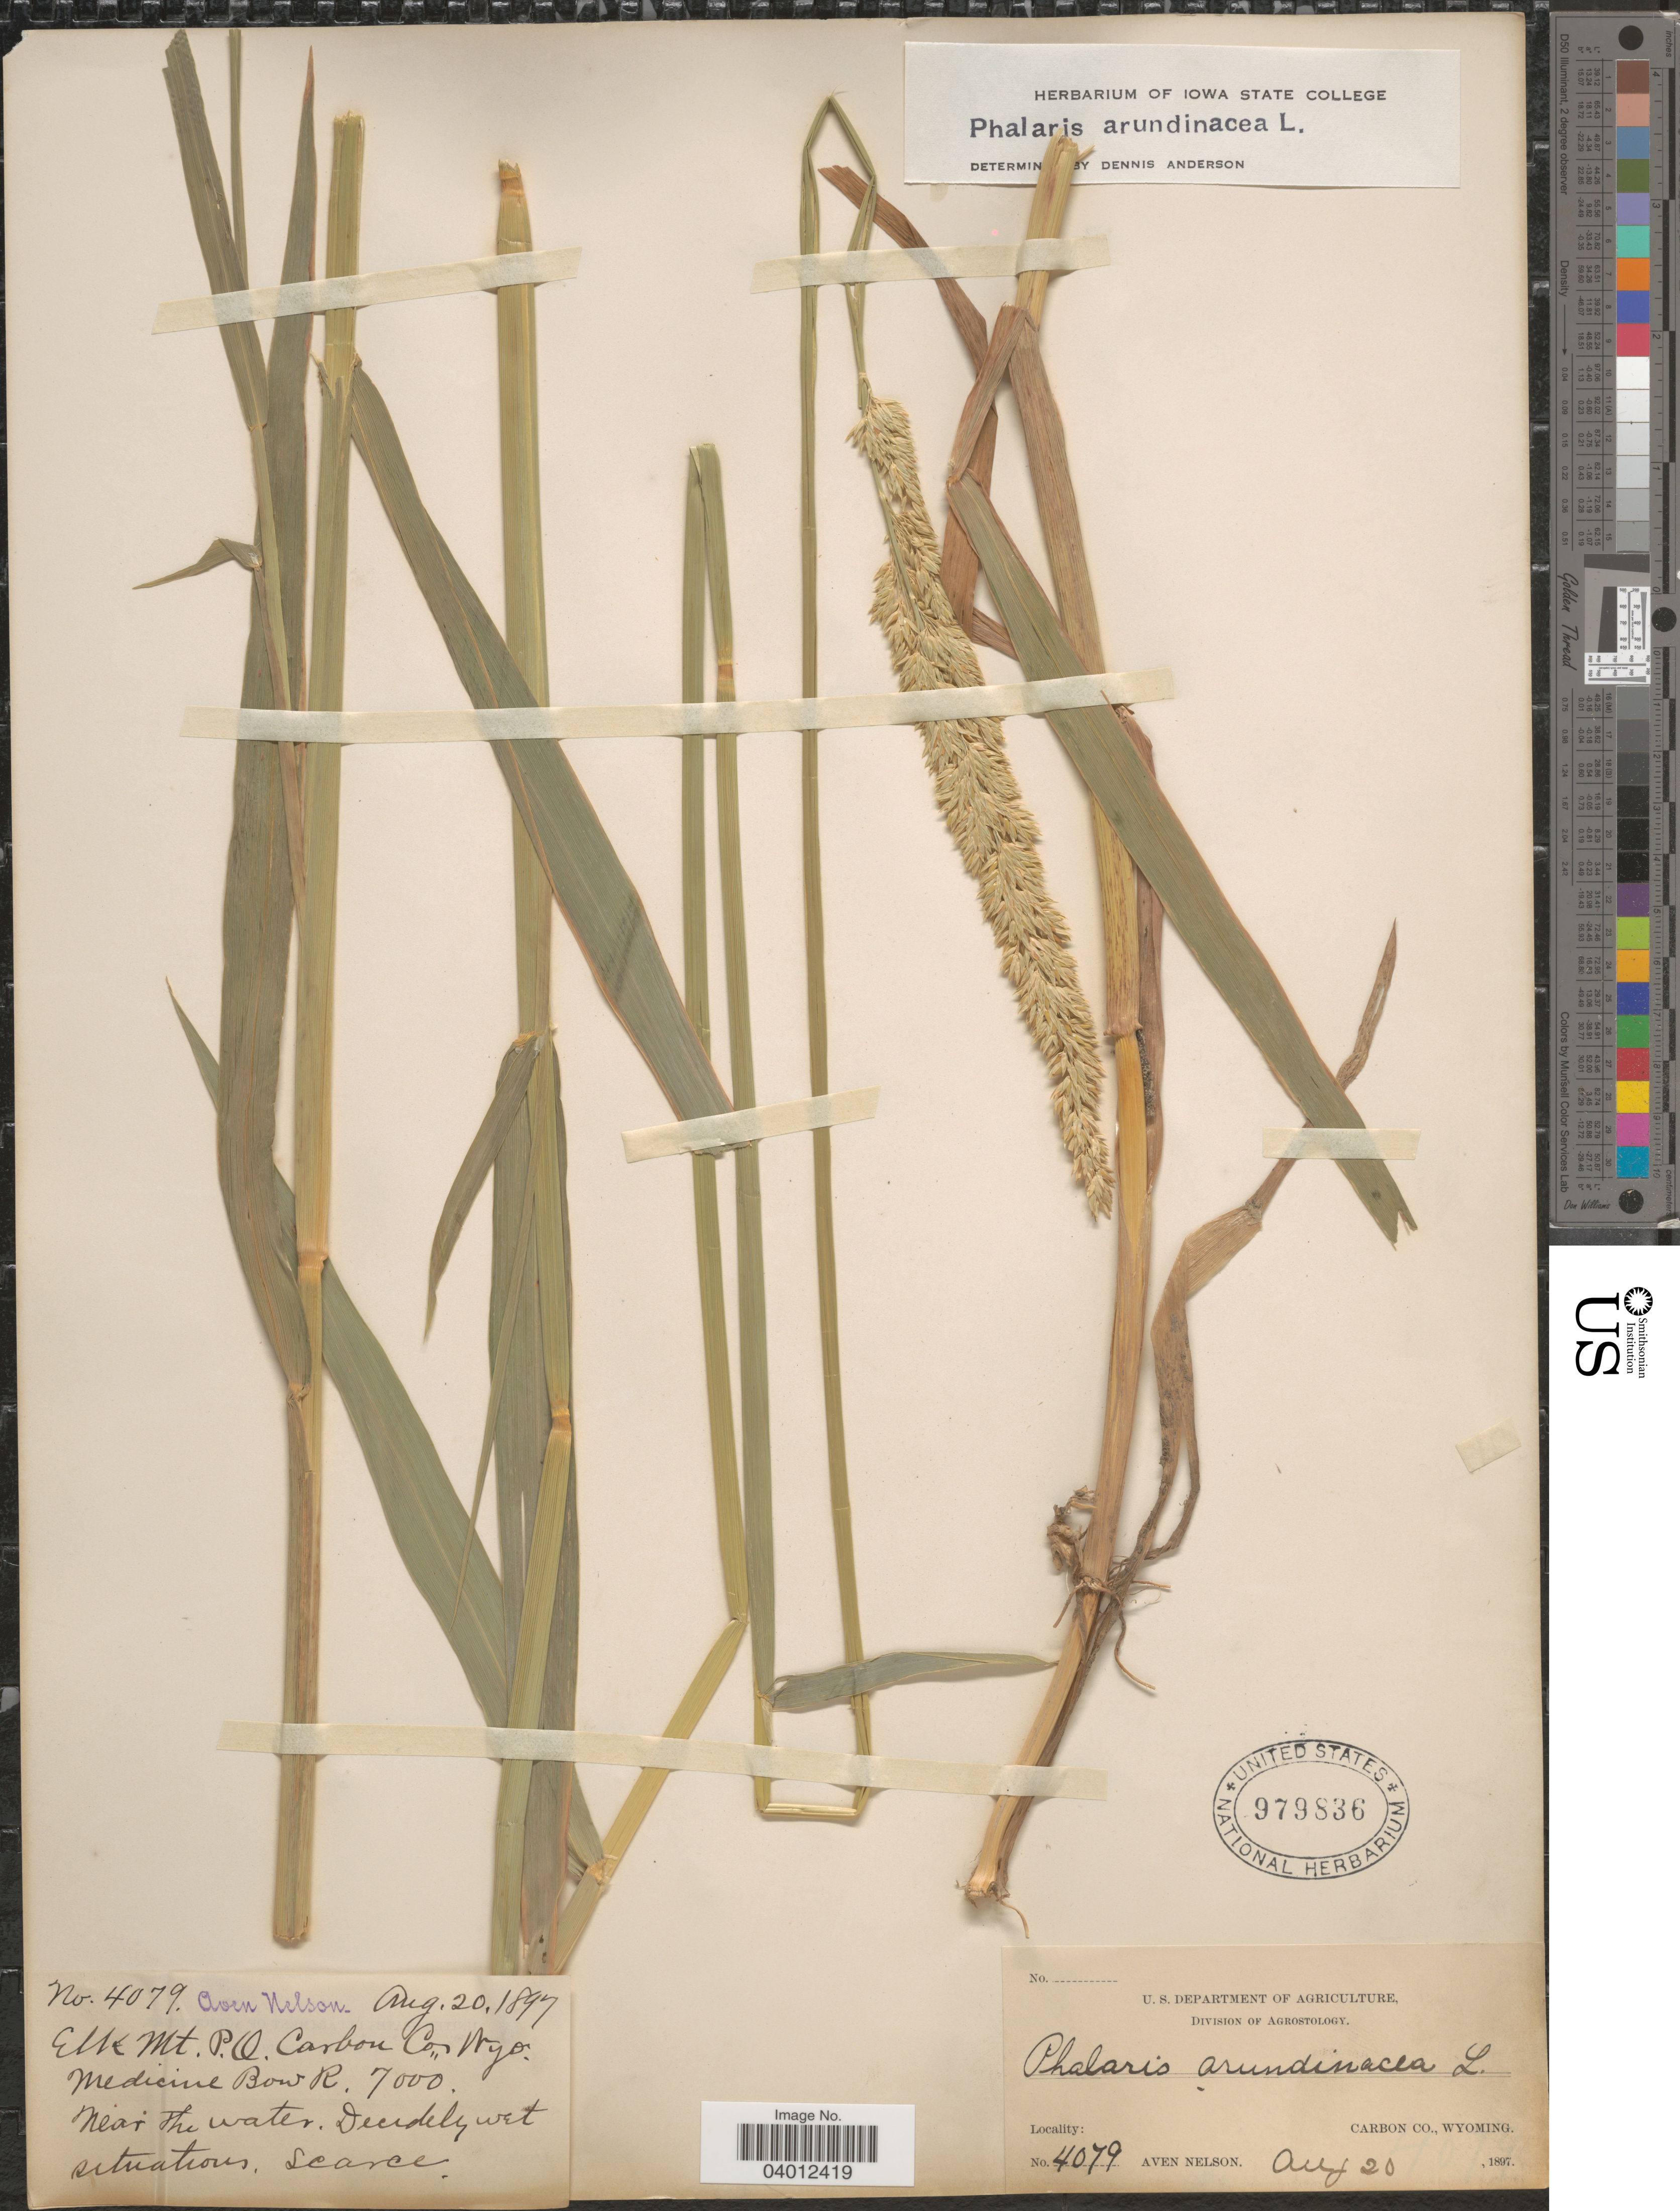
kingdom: Plantae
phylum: Tracheophyta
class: Liliopsida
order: Poales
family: Poaceae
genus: Phalaris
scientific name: Phalaris arundinacea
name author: L.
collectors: A. Nelson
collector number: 4079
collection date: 1897-08-20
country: United States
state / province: Wyoming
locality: Elk Mt. P. O. Carbon Co. Medicine Bow R.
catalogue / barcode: US 979836